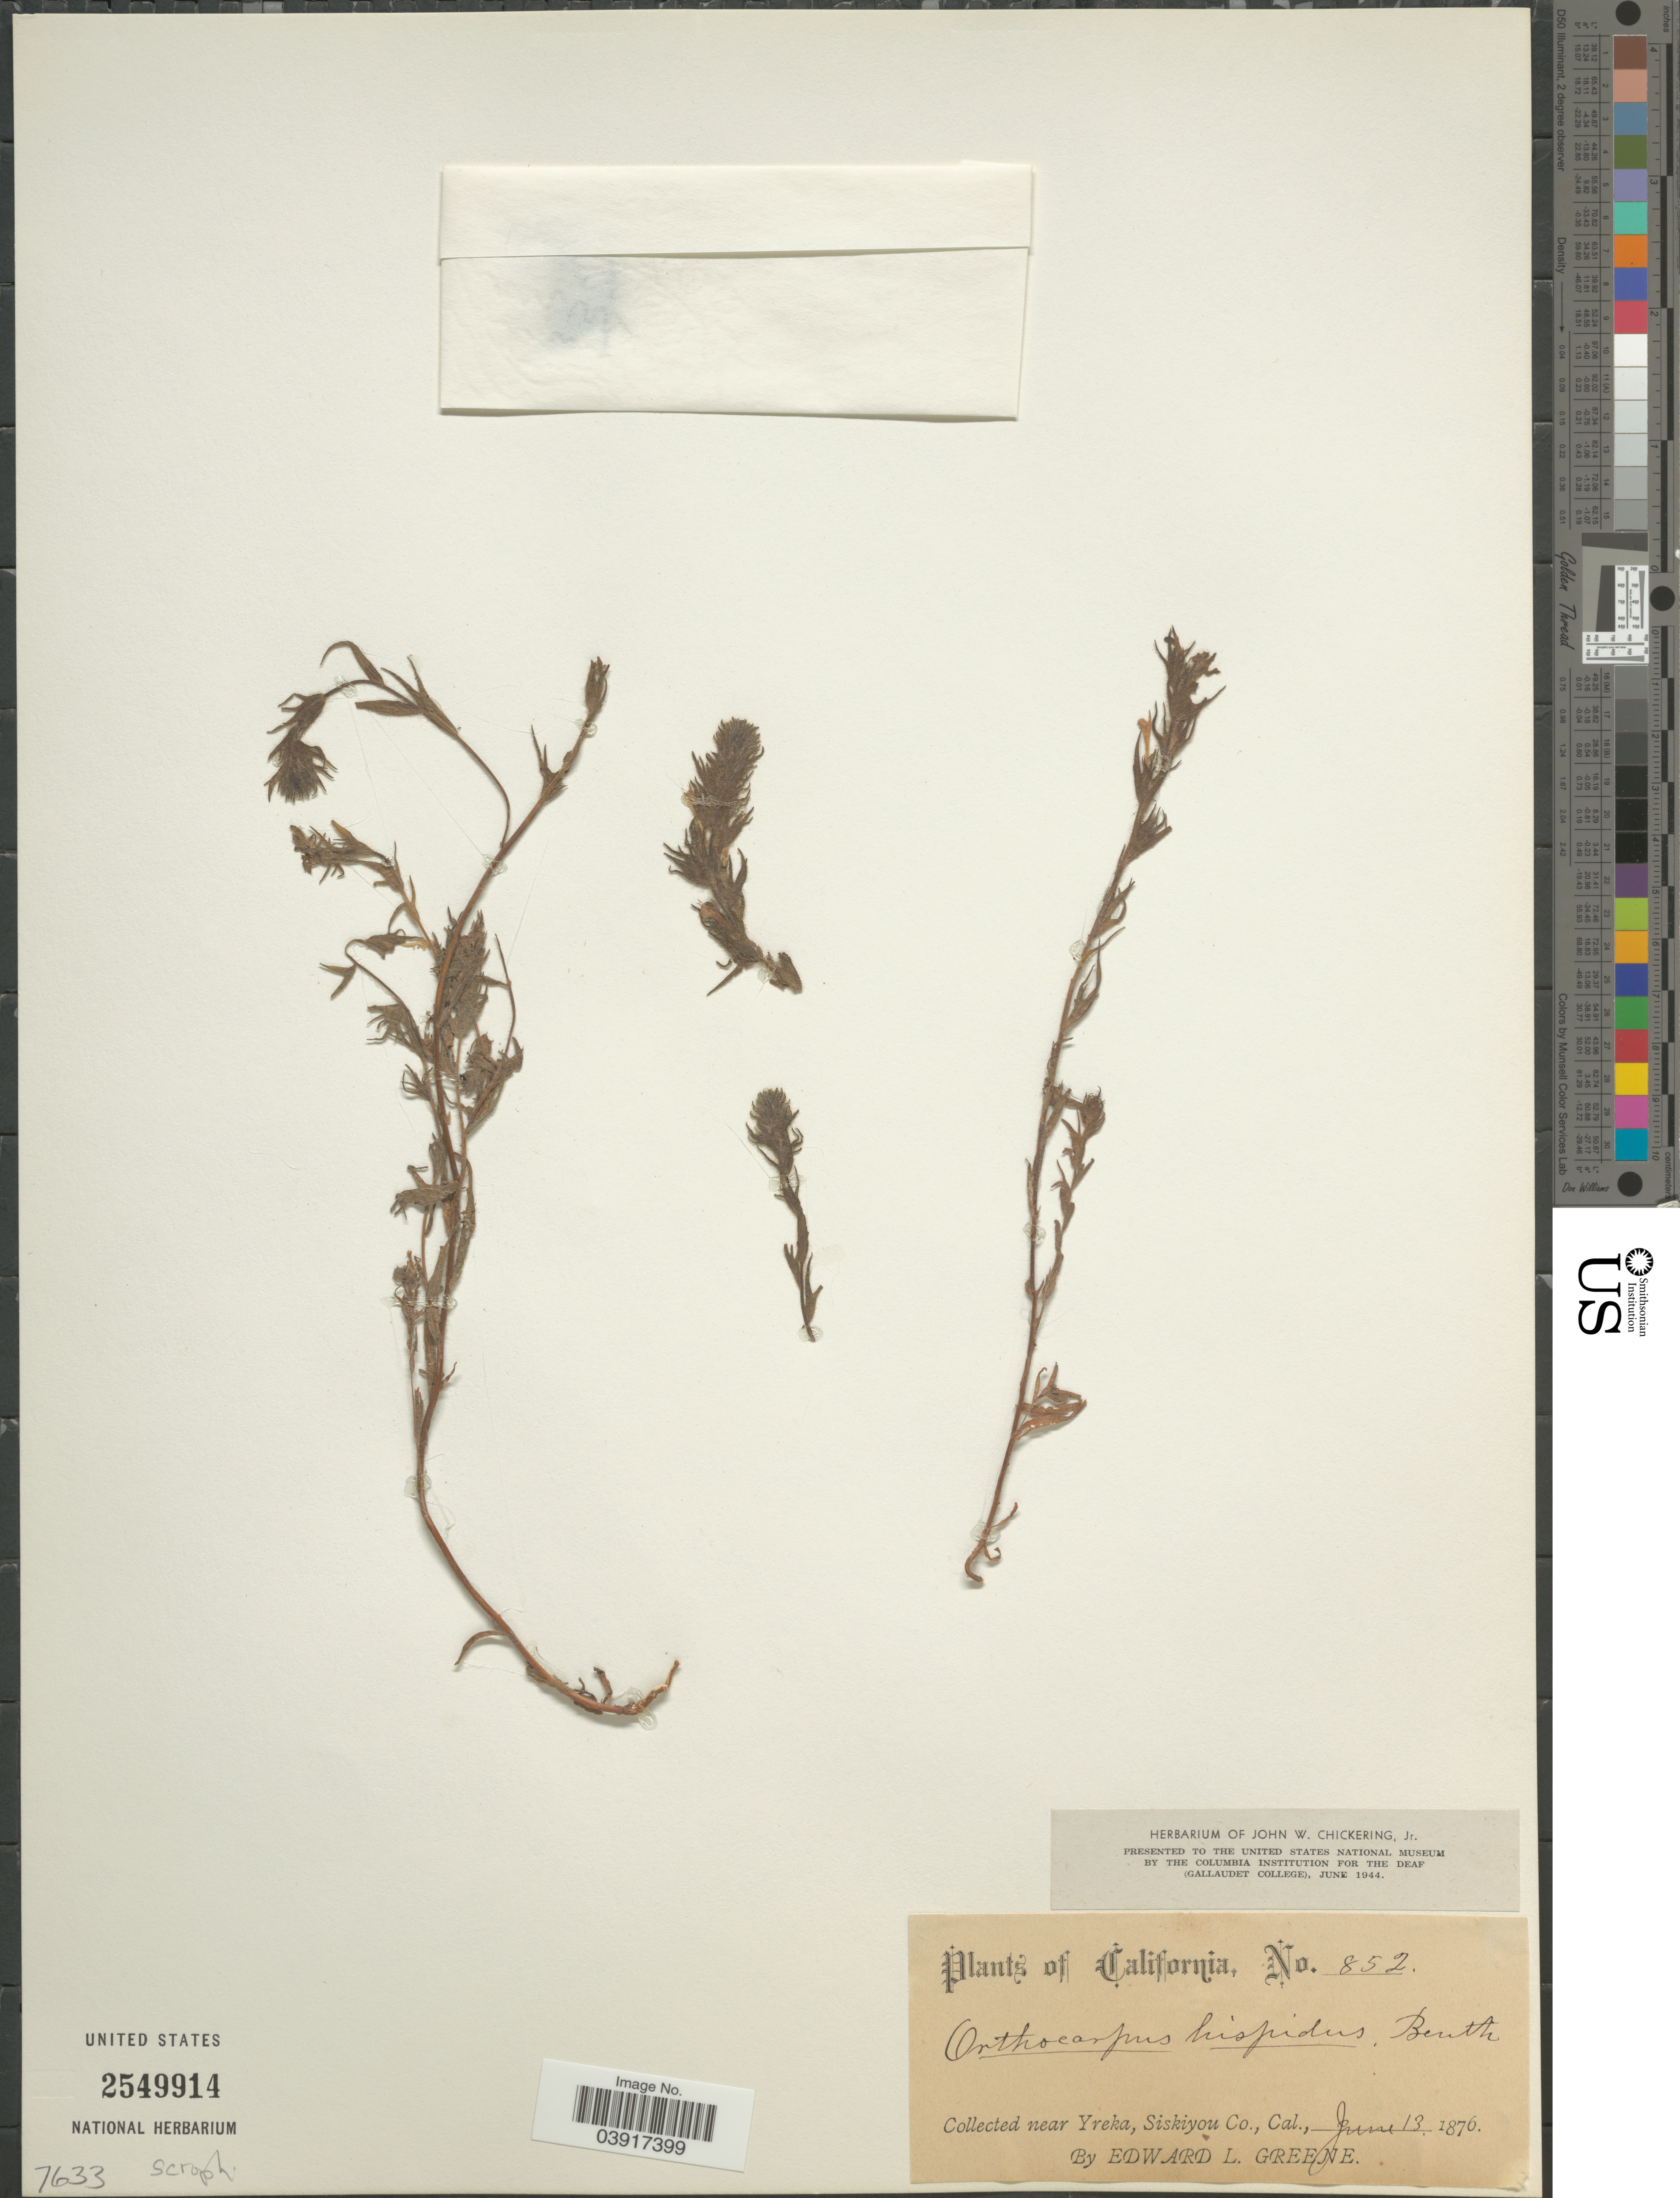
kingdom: Plantae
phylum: Tracheophyta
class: Magnoliopsida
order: Lamiales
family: Orobanchaceae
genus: Orthocarpus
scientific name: Orthocarpus hispidus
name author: Benth.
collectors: E. L. Greene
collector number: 852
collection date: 1876-06-13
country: United States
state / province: California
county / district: Siskiyou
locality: Near Yreka, Siskiyou Co.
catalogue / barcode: US 2549914